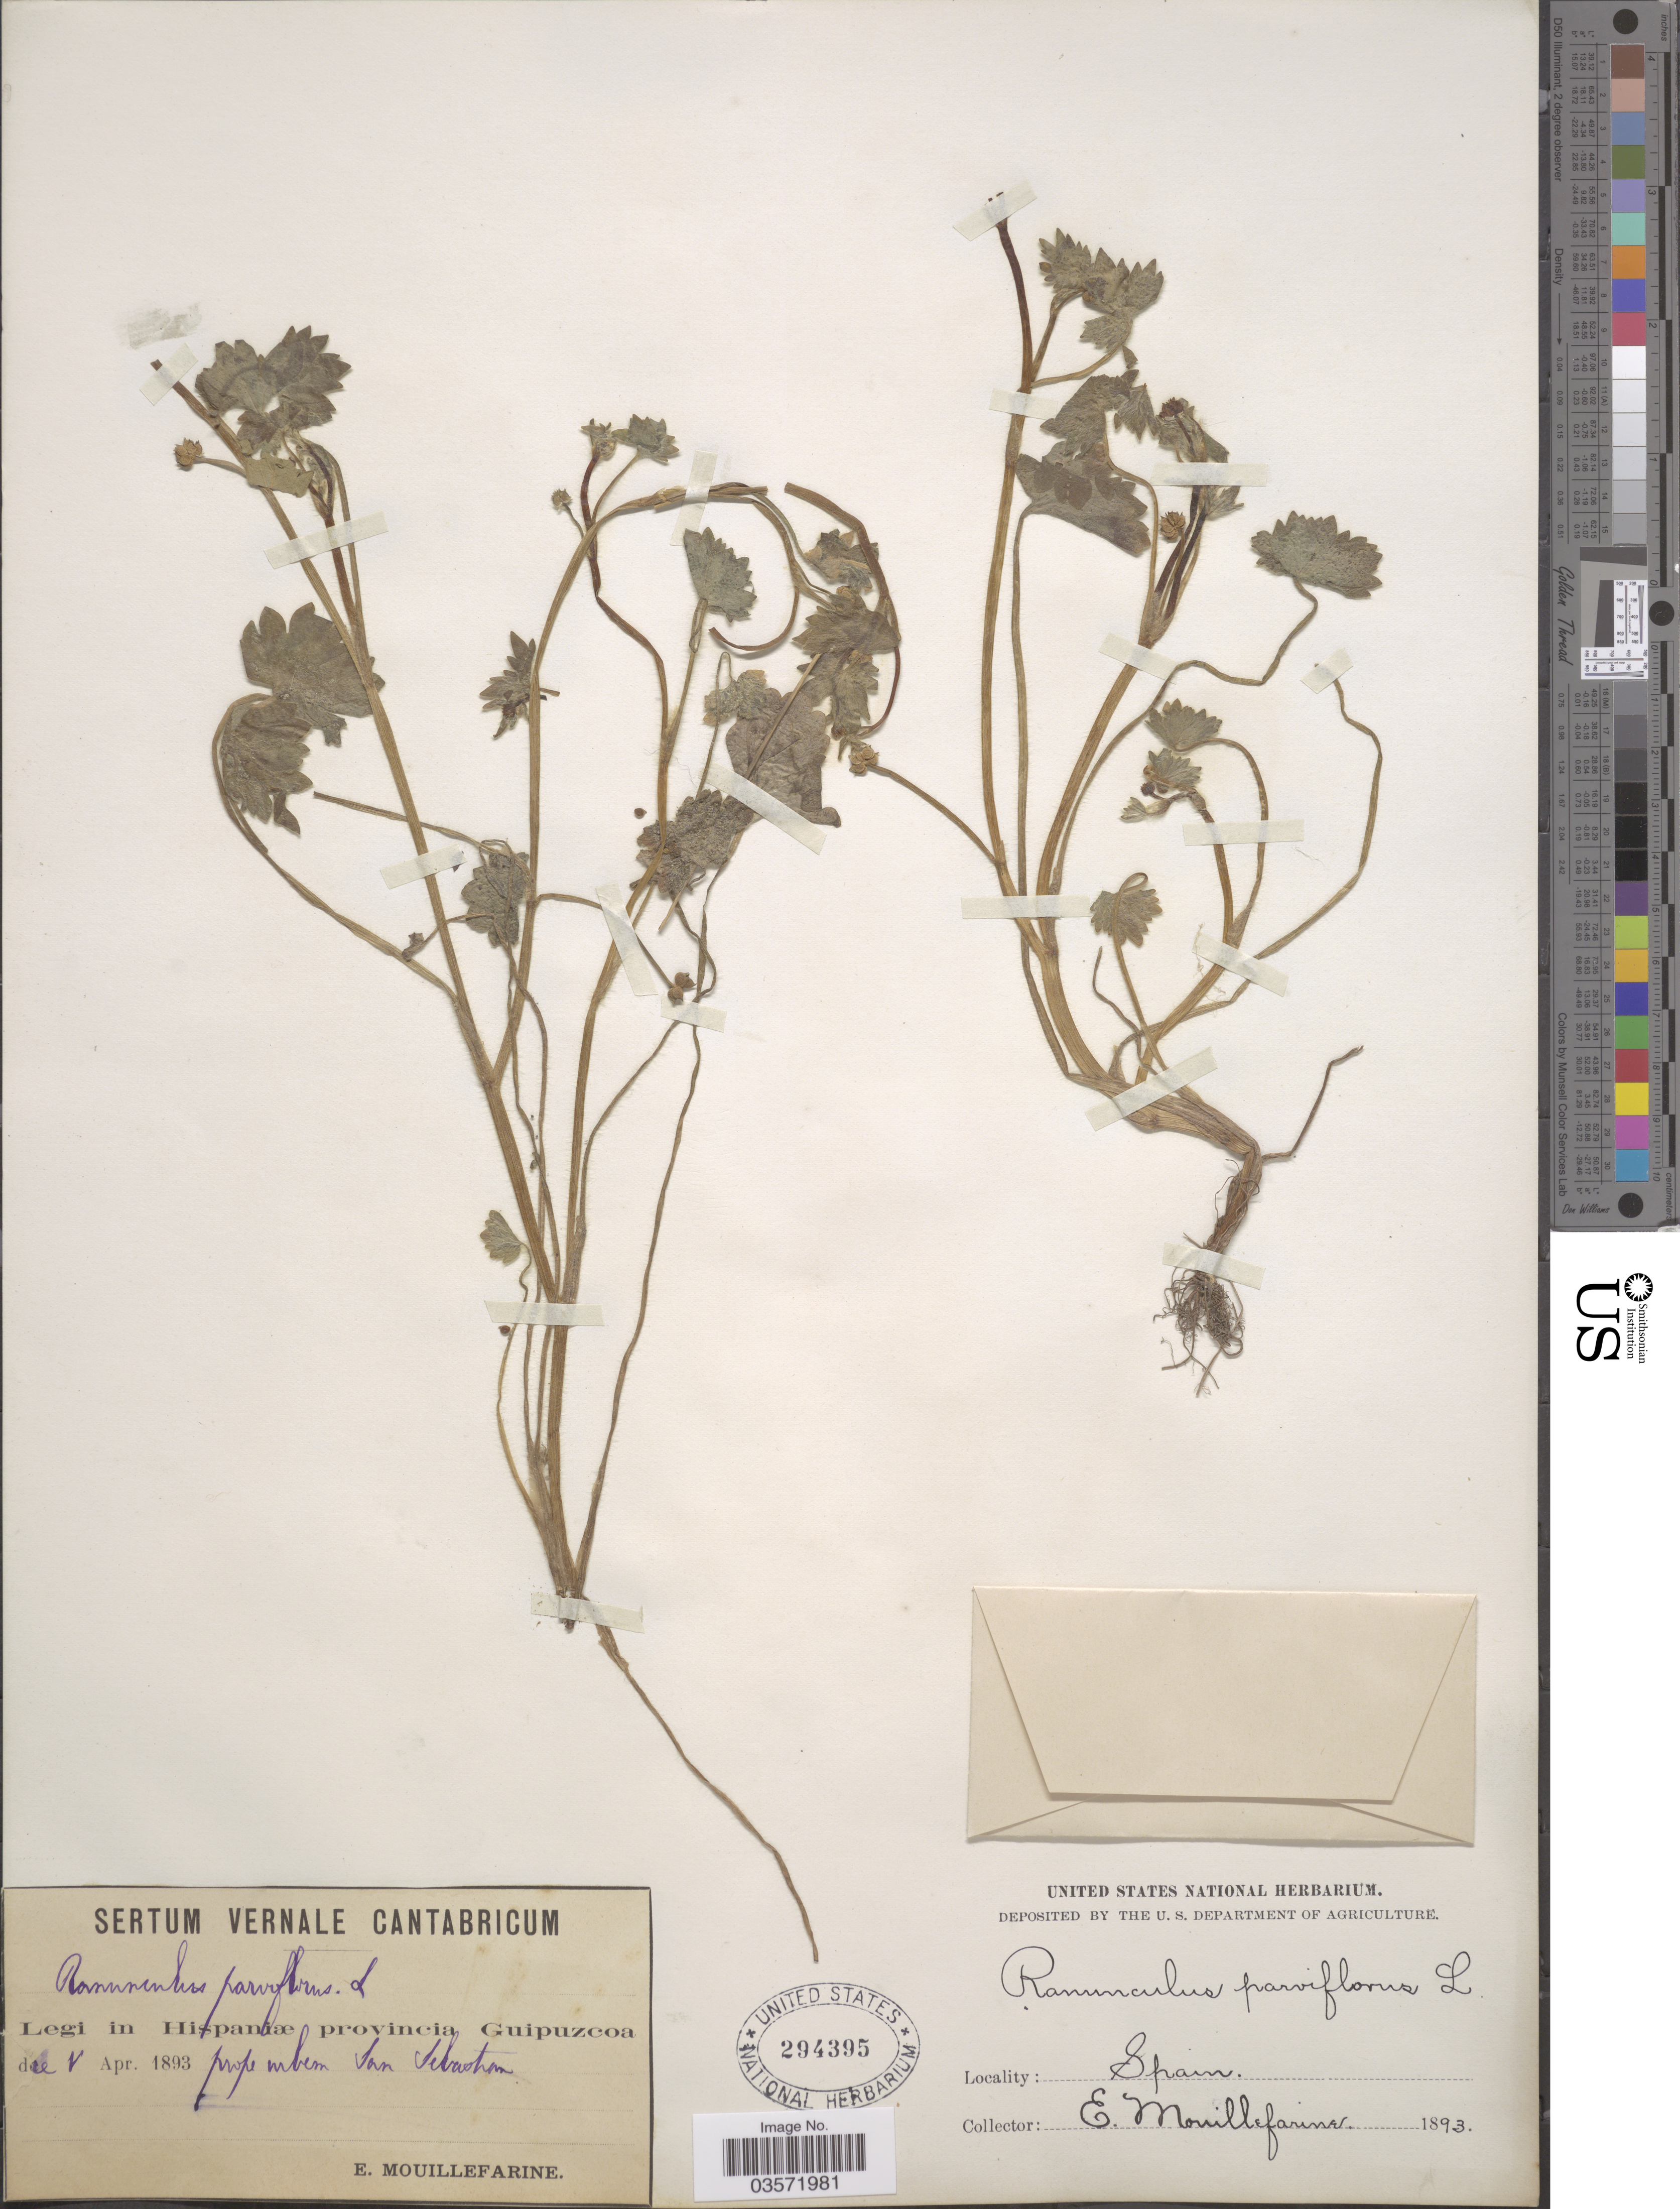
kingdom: Plantae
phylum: Tracheophyta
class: Magnoliopsida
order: Ranunculales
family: Ranunculaceae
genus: Ranunculus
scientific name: Ranunculus parviflorus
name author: L.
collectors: E. Mouillefarine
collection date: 1893-04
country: Spain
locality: In Hispaniœ provincia Guipuzcoa. Prope urbem San Sebastian.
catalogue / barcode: US 294395